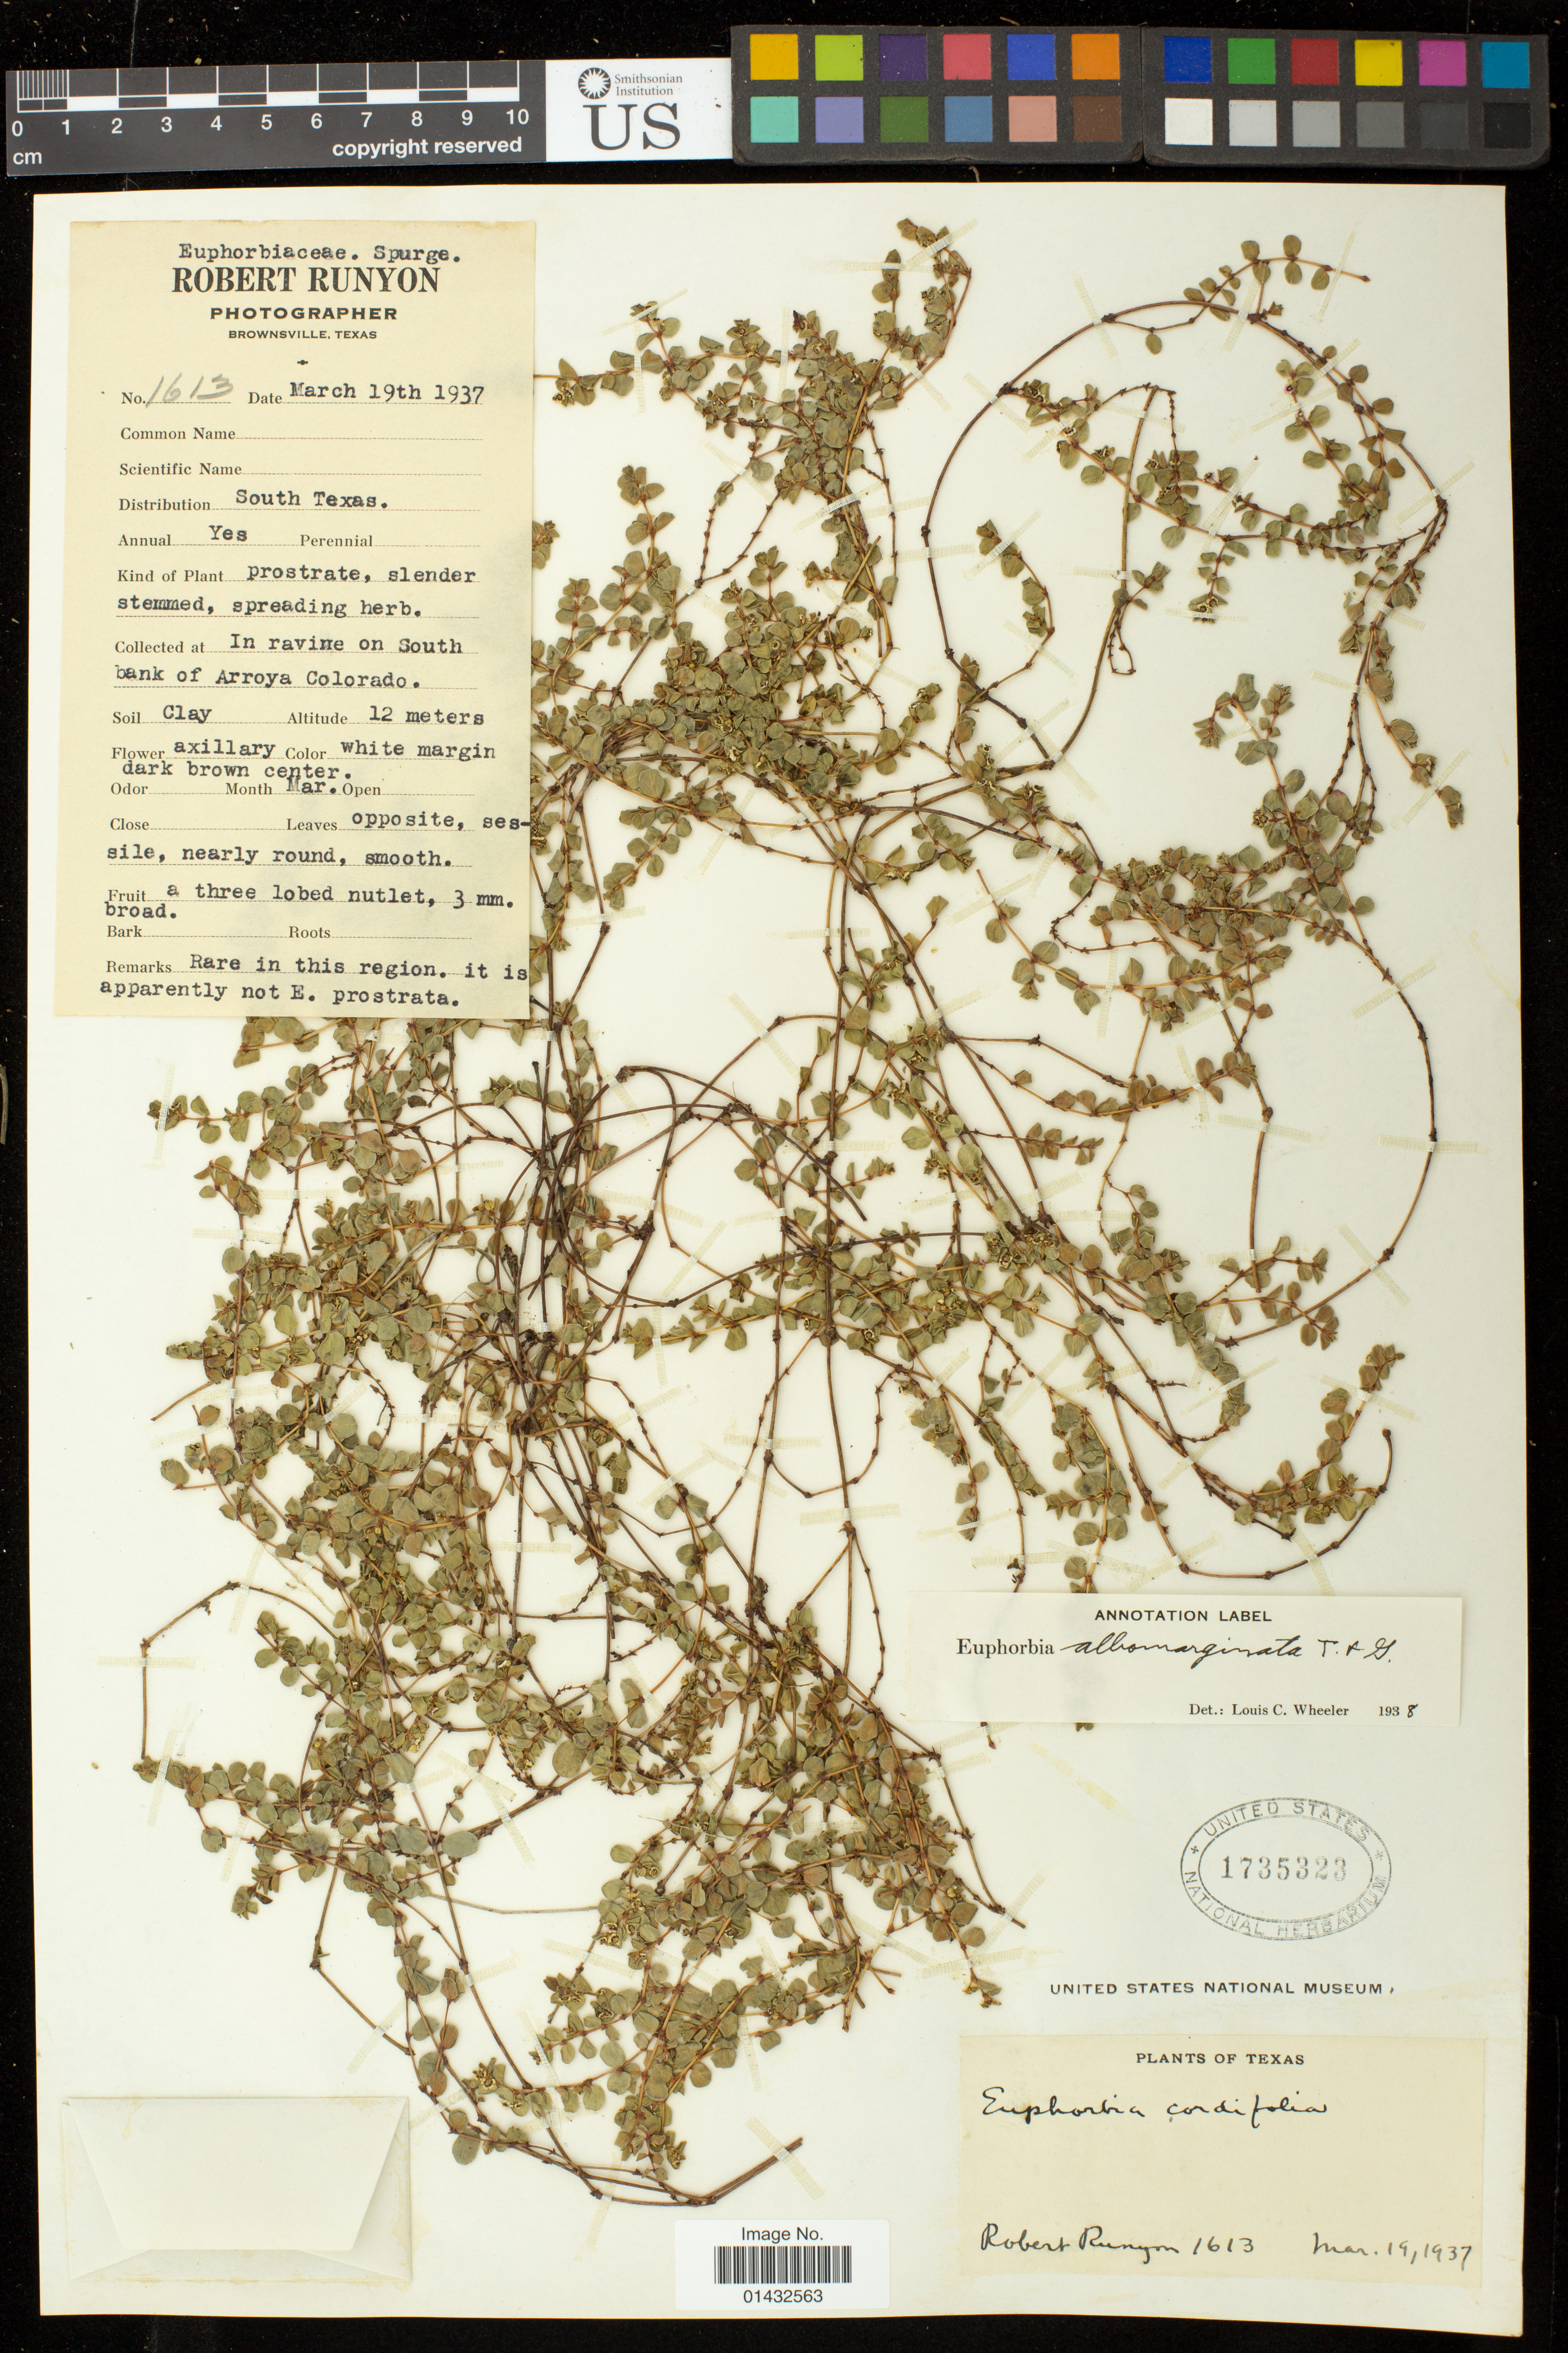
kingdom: Plantae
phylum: Tracheophyta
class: Magnoliopsida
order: Malpighiales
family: Euphorbiaceae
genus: Euphorbia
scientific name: Euphorbia albomarginata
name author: Torr. & A. Gray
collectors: R. Runyan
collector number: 1613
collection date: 1937-03-19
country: United States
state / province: Texas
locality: In ravine on South bank of Arroya Colorado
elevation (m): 12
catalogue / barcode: US 1735323